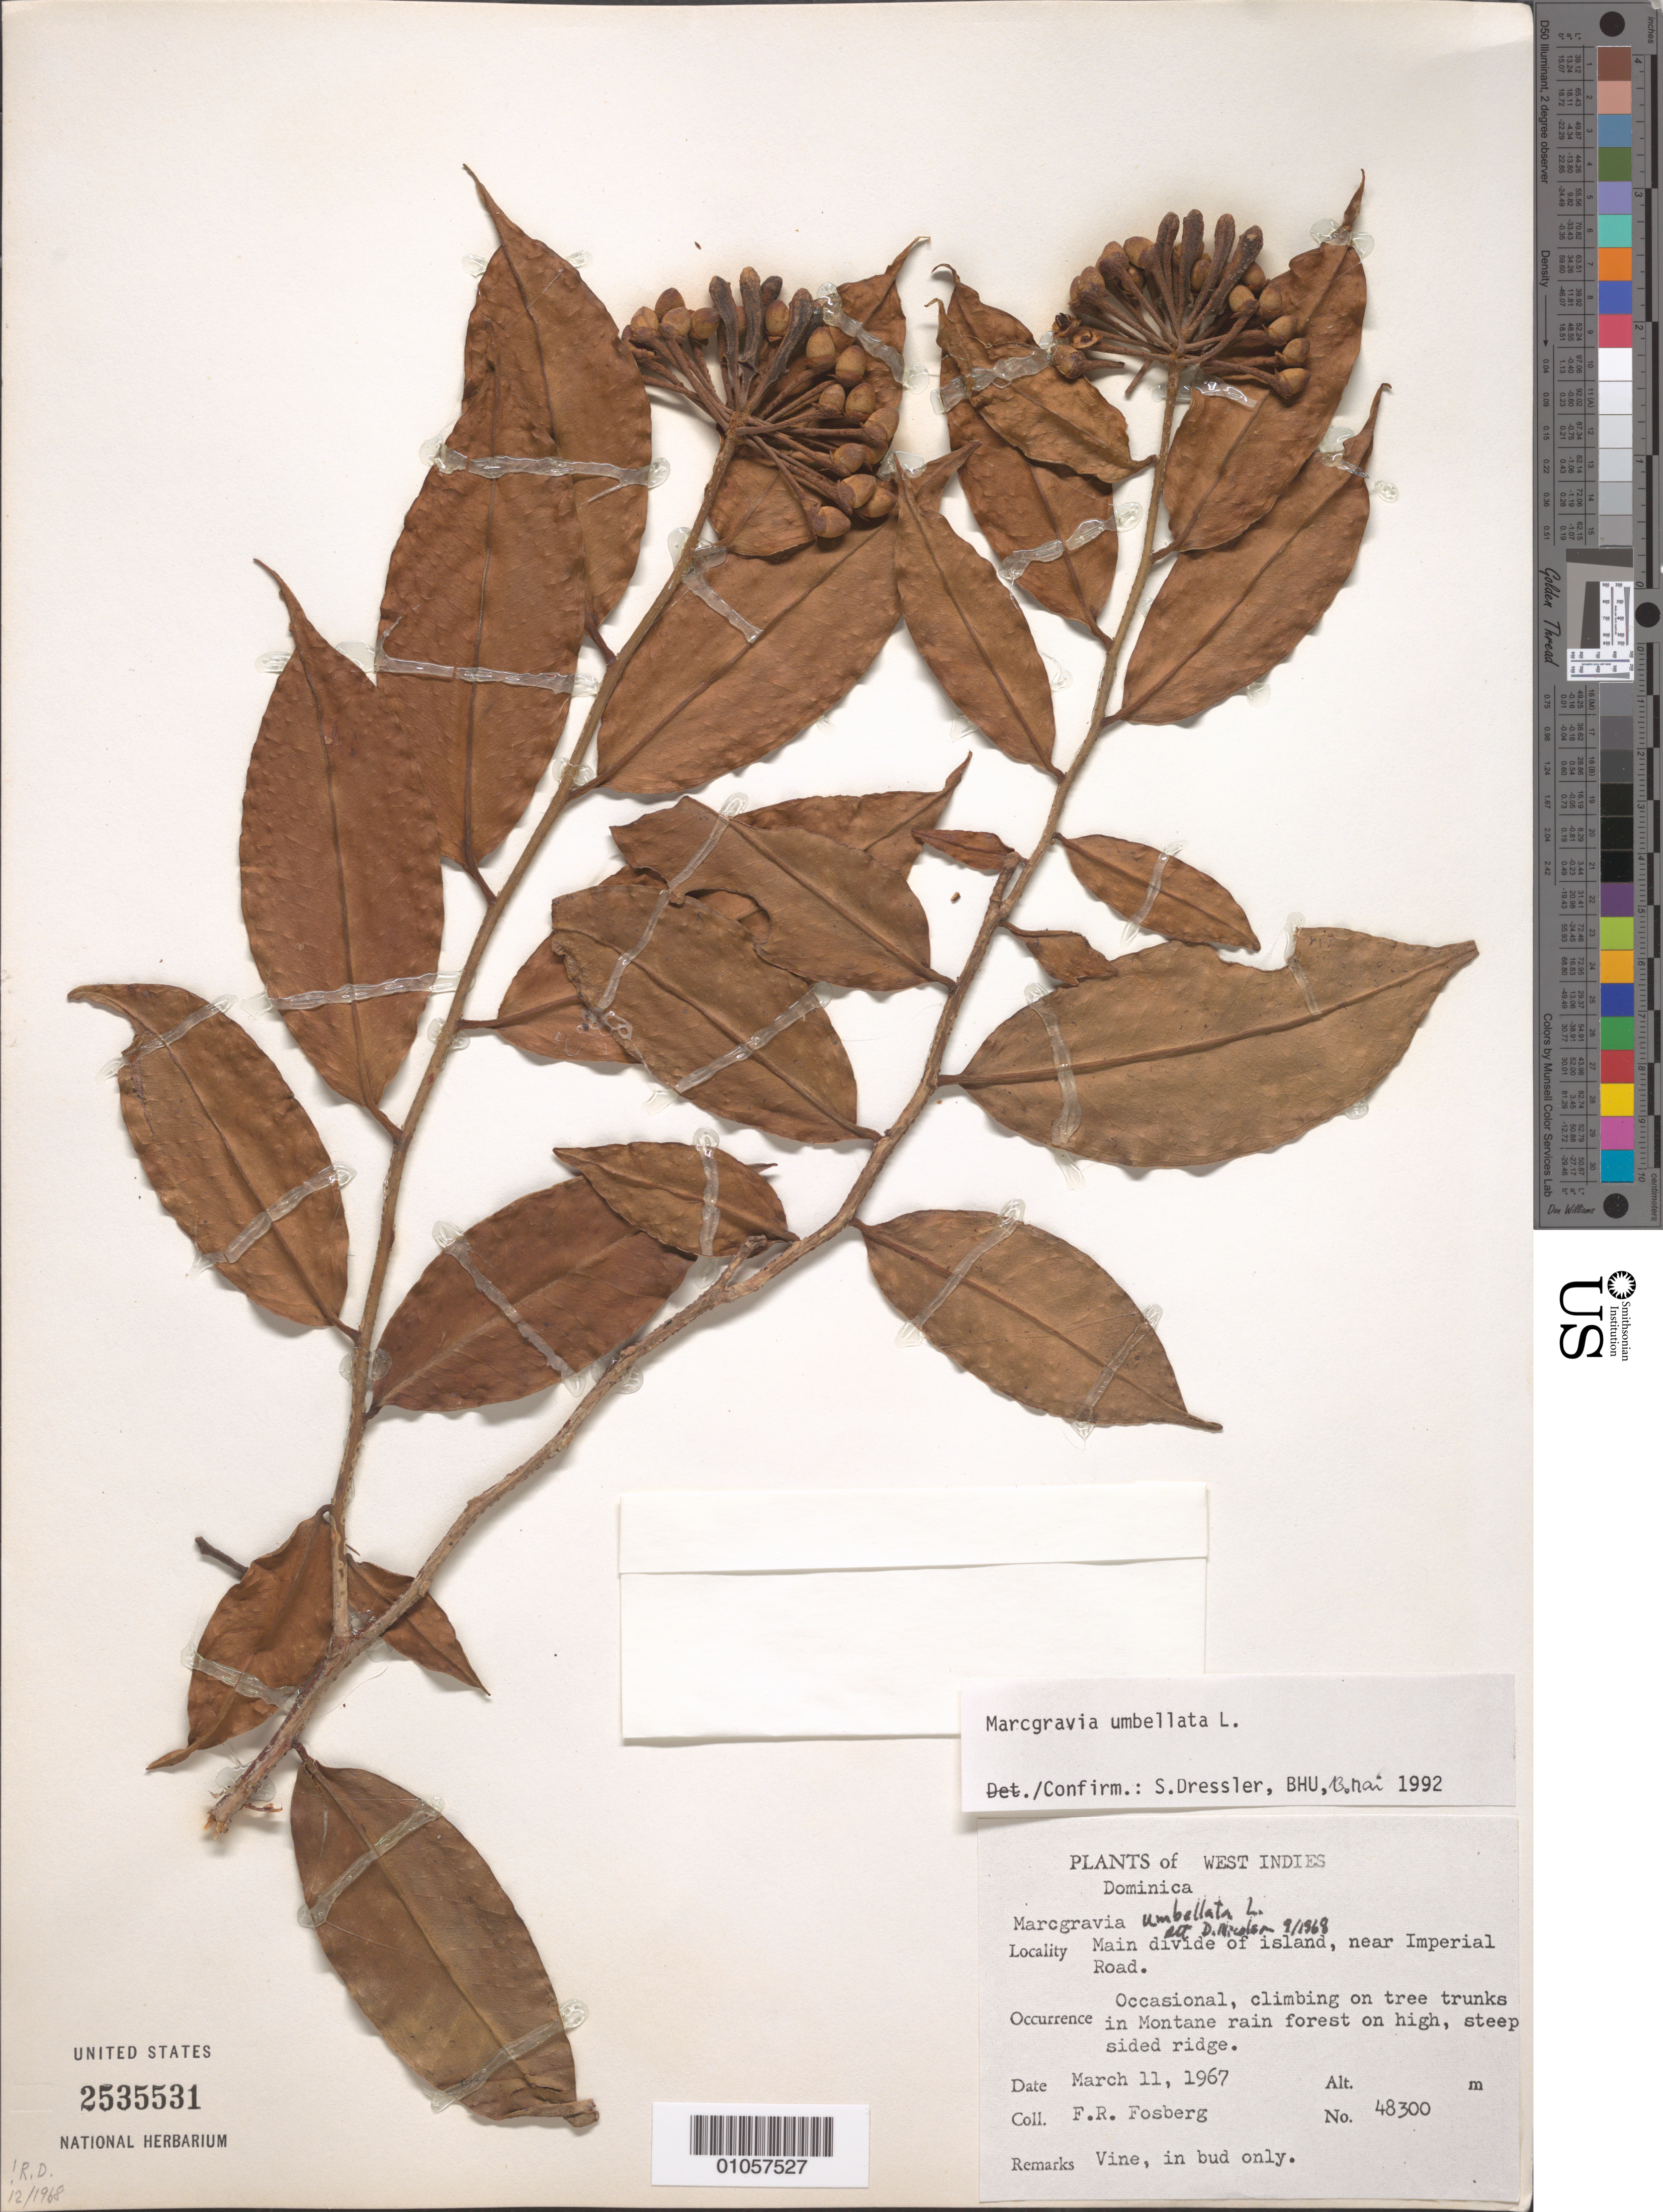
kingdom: Plantae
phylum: Tracheophyta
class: Magnoliopsida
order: Ericales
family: Marcgraviaceae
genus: Marcgravia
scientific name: Marcgravia umbellata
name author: L.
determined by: Dressler, S., (FR), Forschungsinstitut Und Naturmuseum Senckenberg (GERMANY)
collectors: F. R. Fosberg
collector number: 48300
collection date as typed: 11 Mar 1967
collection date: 1967-03-11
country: Dominica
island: Dominica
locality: Imperial Road, main divide of island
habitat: Montane rainforest on high, steep sided ridge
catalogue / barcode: US 2535531